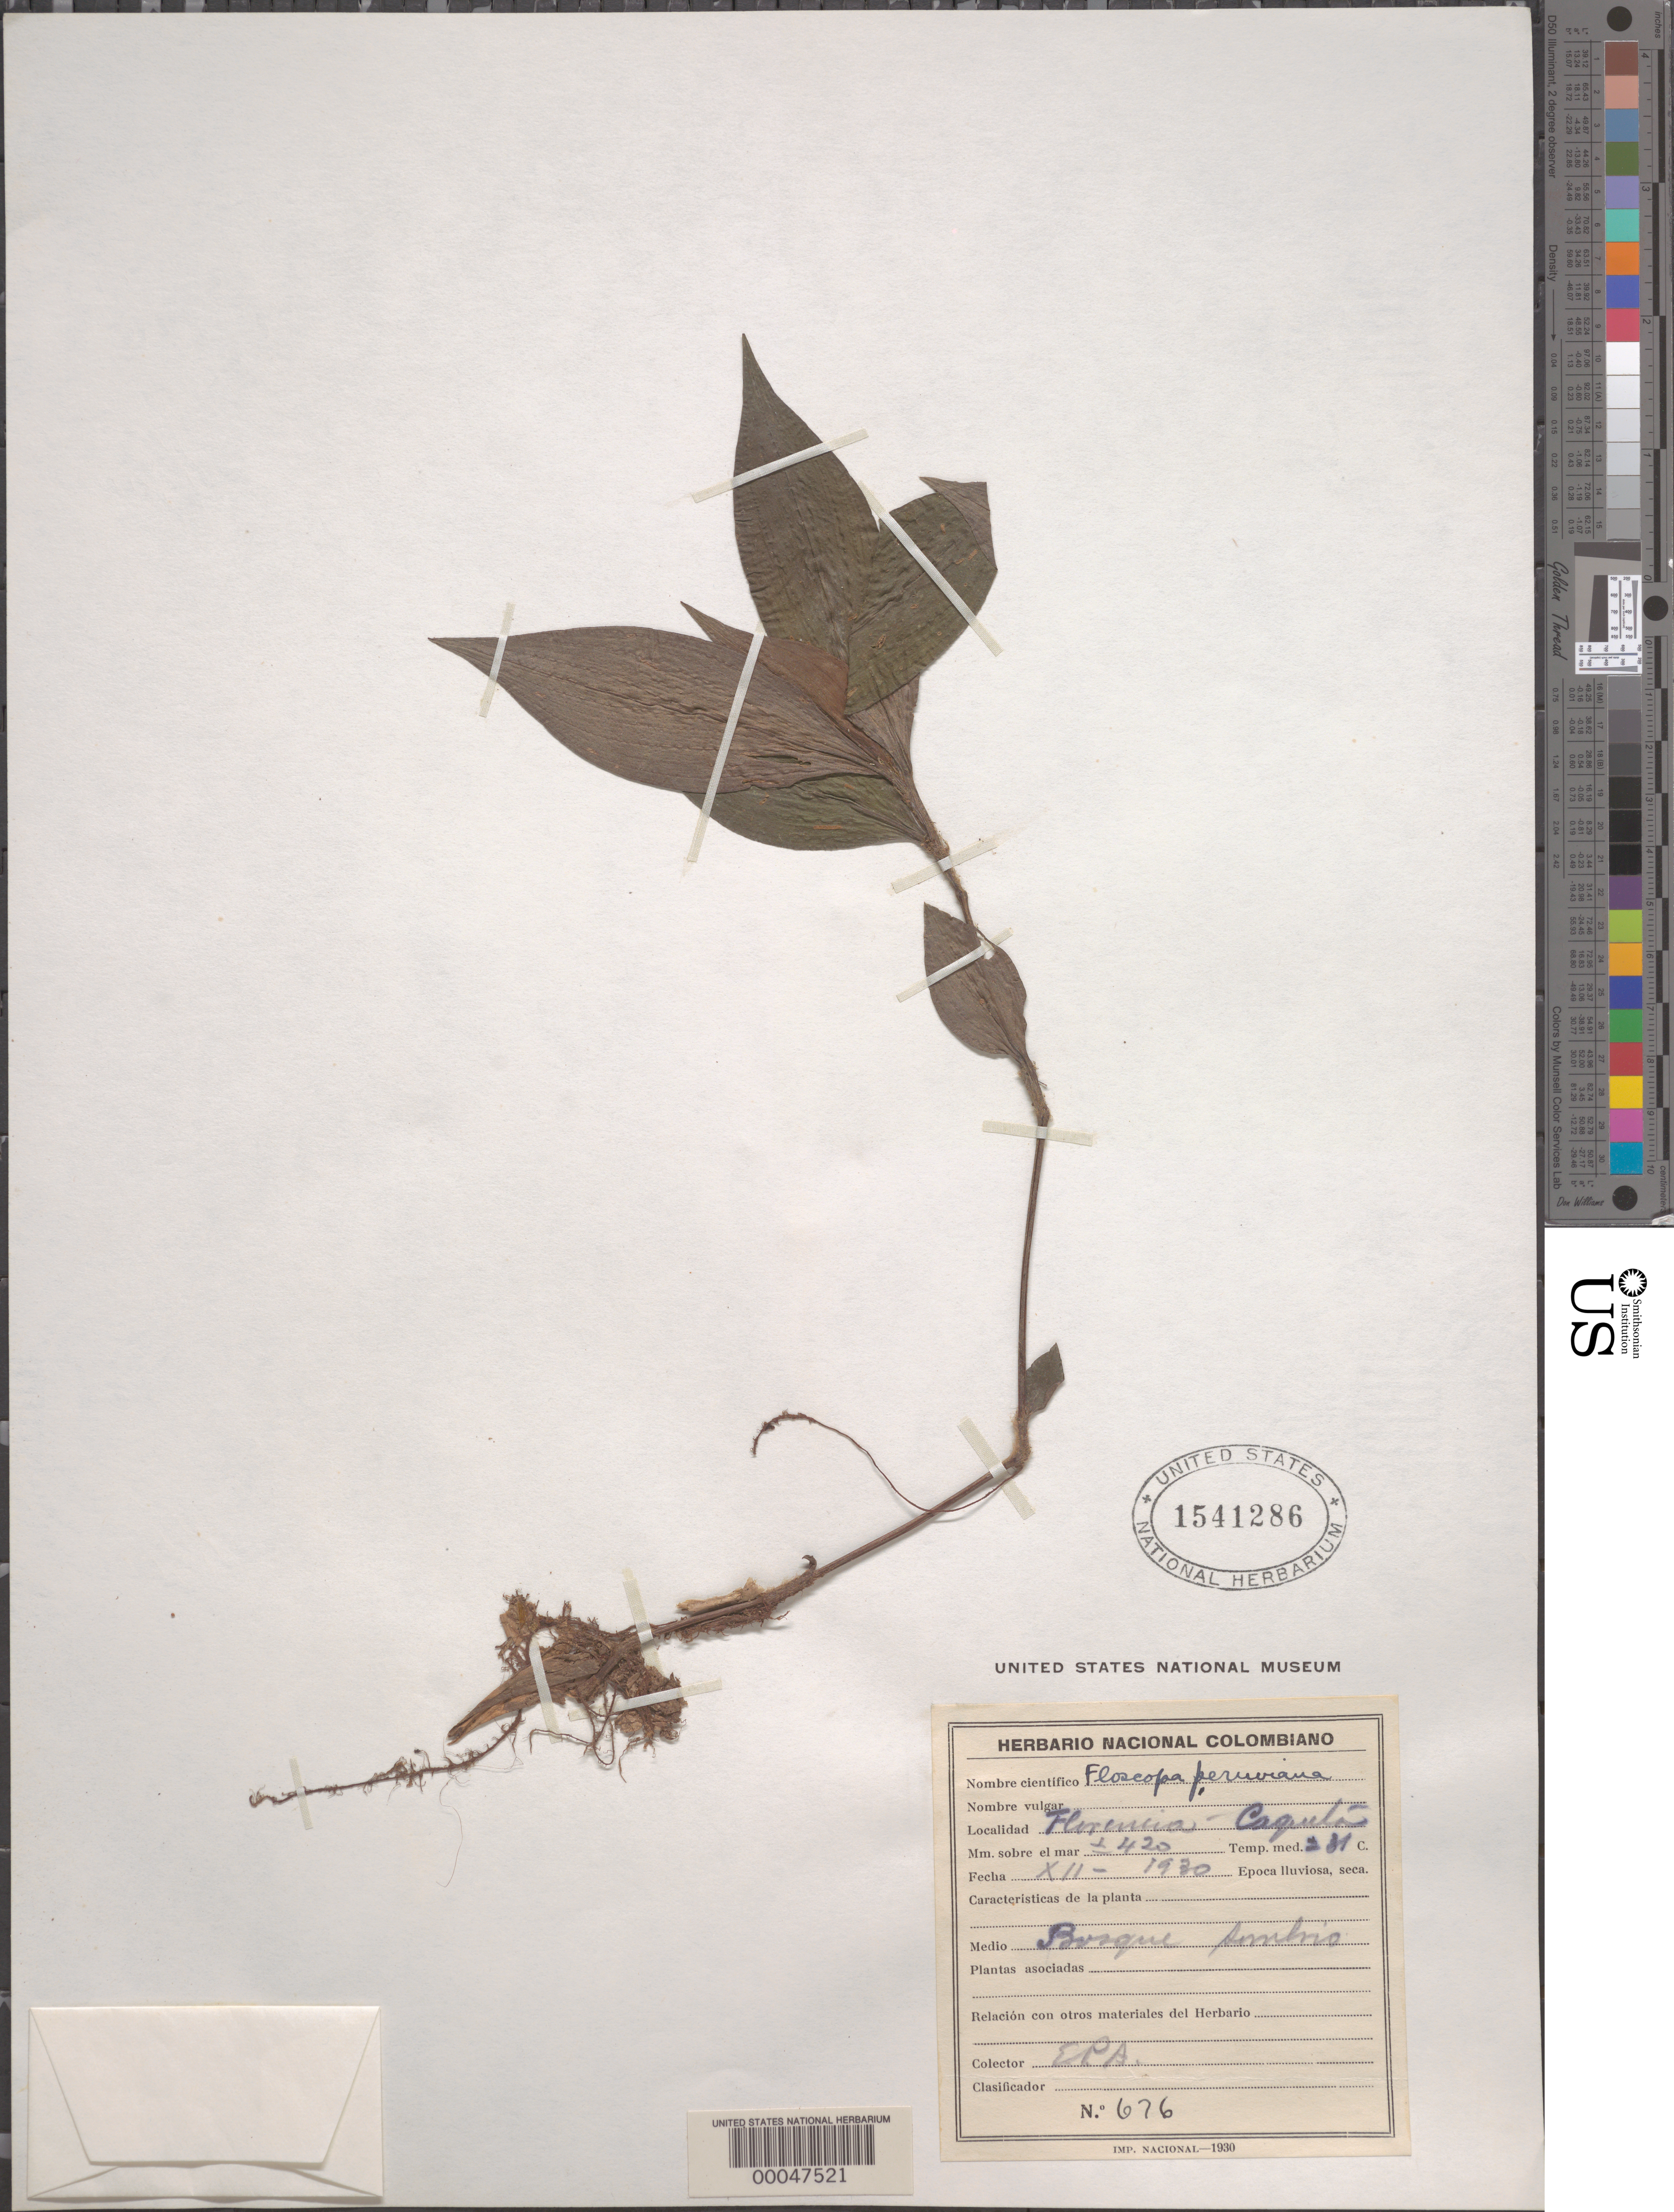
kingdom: Plantae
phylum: Tracheophyta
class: Liliopsida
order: Commelinales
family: Commelinaceae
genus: Floscopa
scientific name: Floscopa peruviana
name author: Hassk. ex C.B. Clarke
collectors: E. P. Allard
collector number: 676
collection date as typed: Dec 1930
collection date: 1930-12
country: Colombia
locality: Florencia, Caquela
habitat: Forest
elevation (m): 420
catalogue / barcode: US 1541286